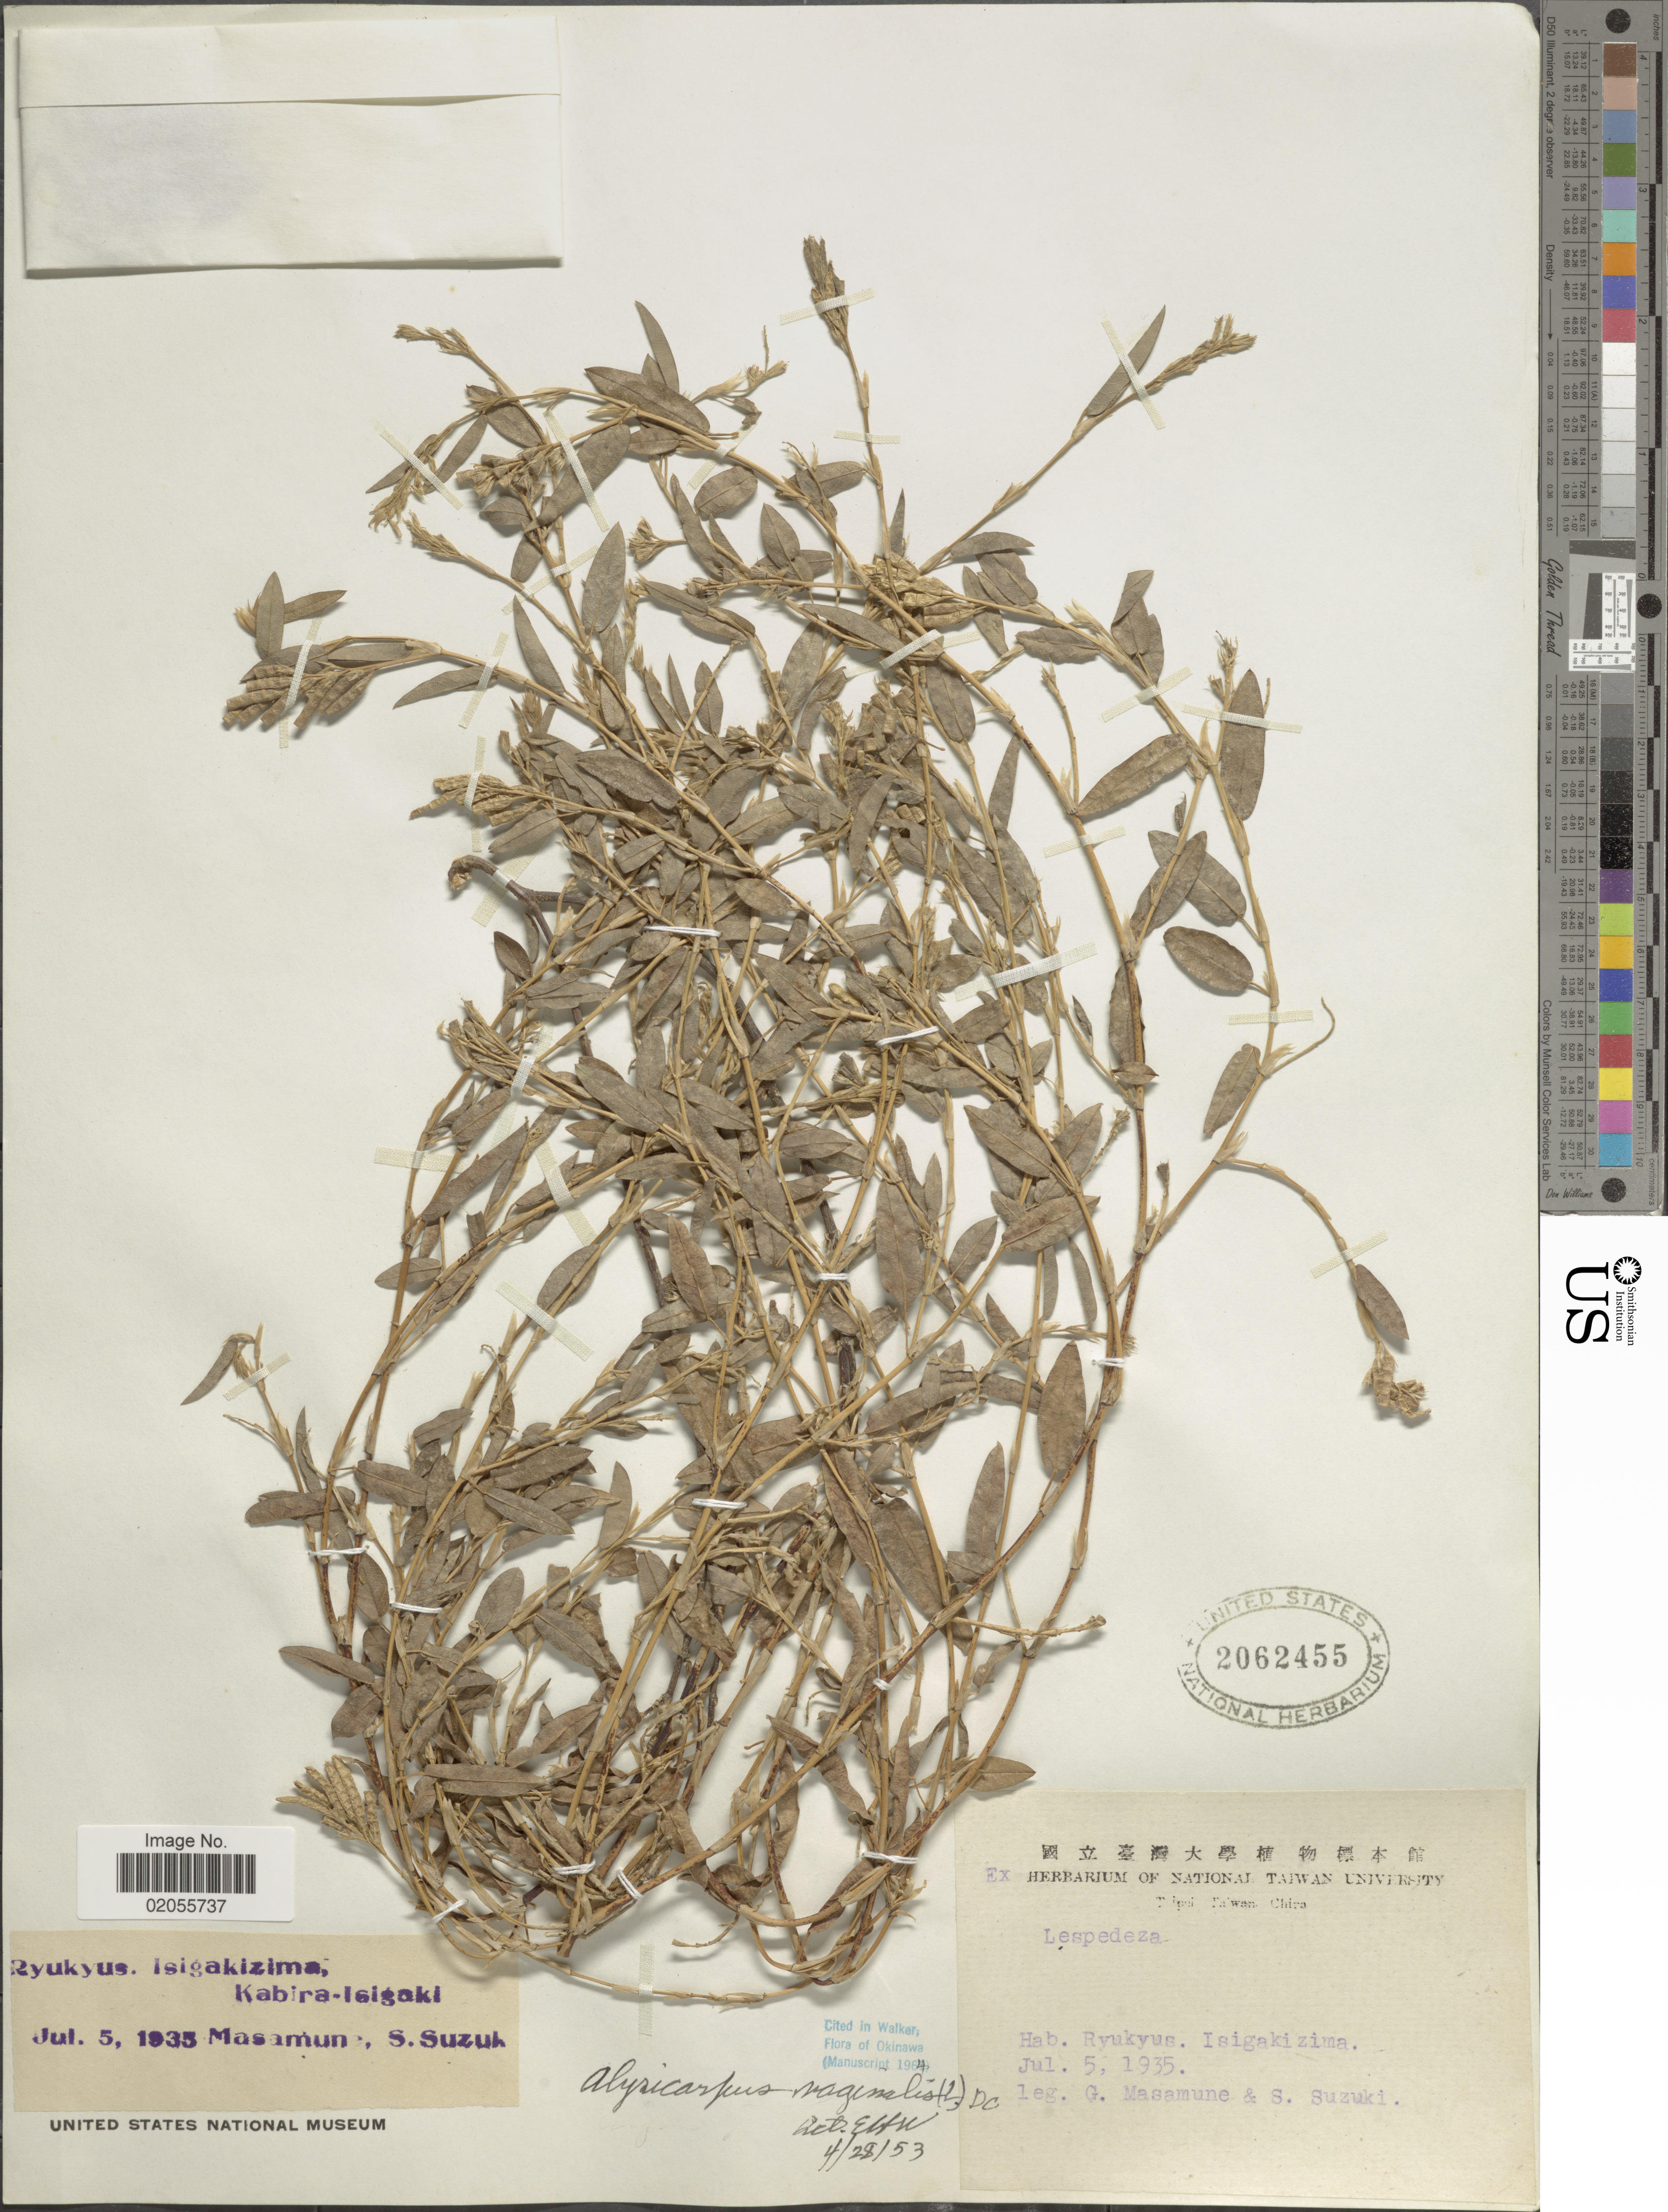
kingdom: Plantae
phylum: Tracheophyta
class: Magnoliopsida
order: Fabales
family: Fabaceae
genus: Alysicarpus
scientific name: Alysicarpus vaginalis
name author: (L.) DC.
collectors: G. Masamune & S. Suzuki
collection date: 1935-07-05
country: Japan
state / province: Okinawa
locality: Ryukyus. Isigakizima, Kabira-Isigaki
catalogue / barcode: US 2062455